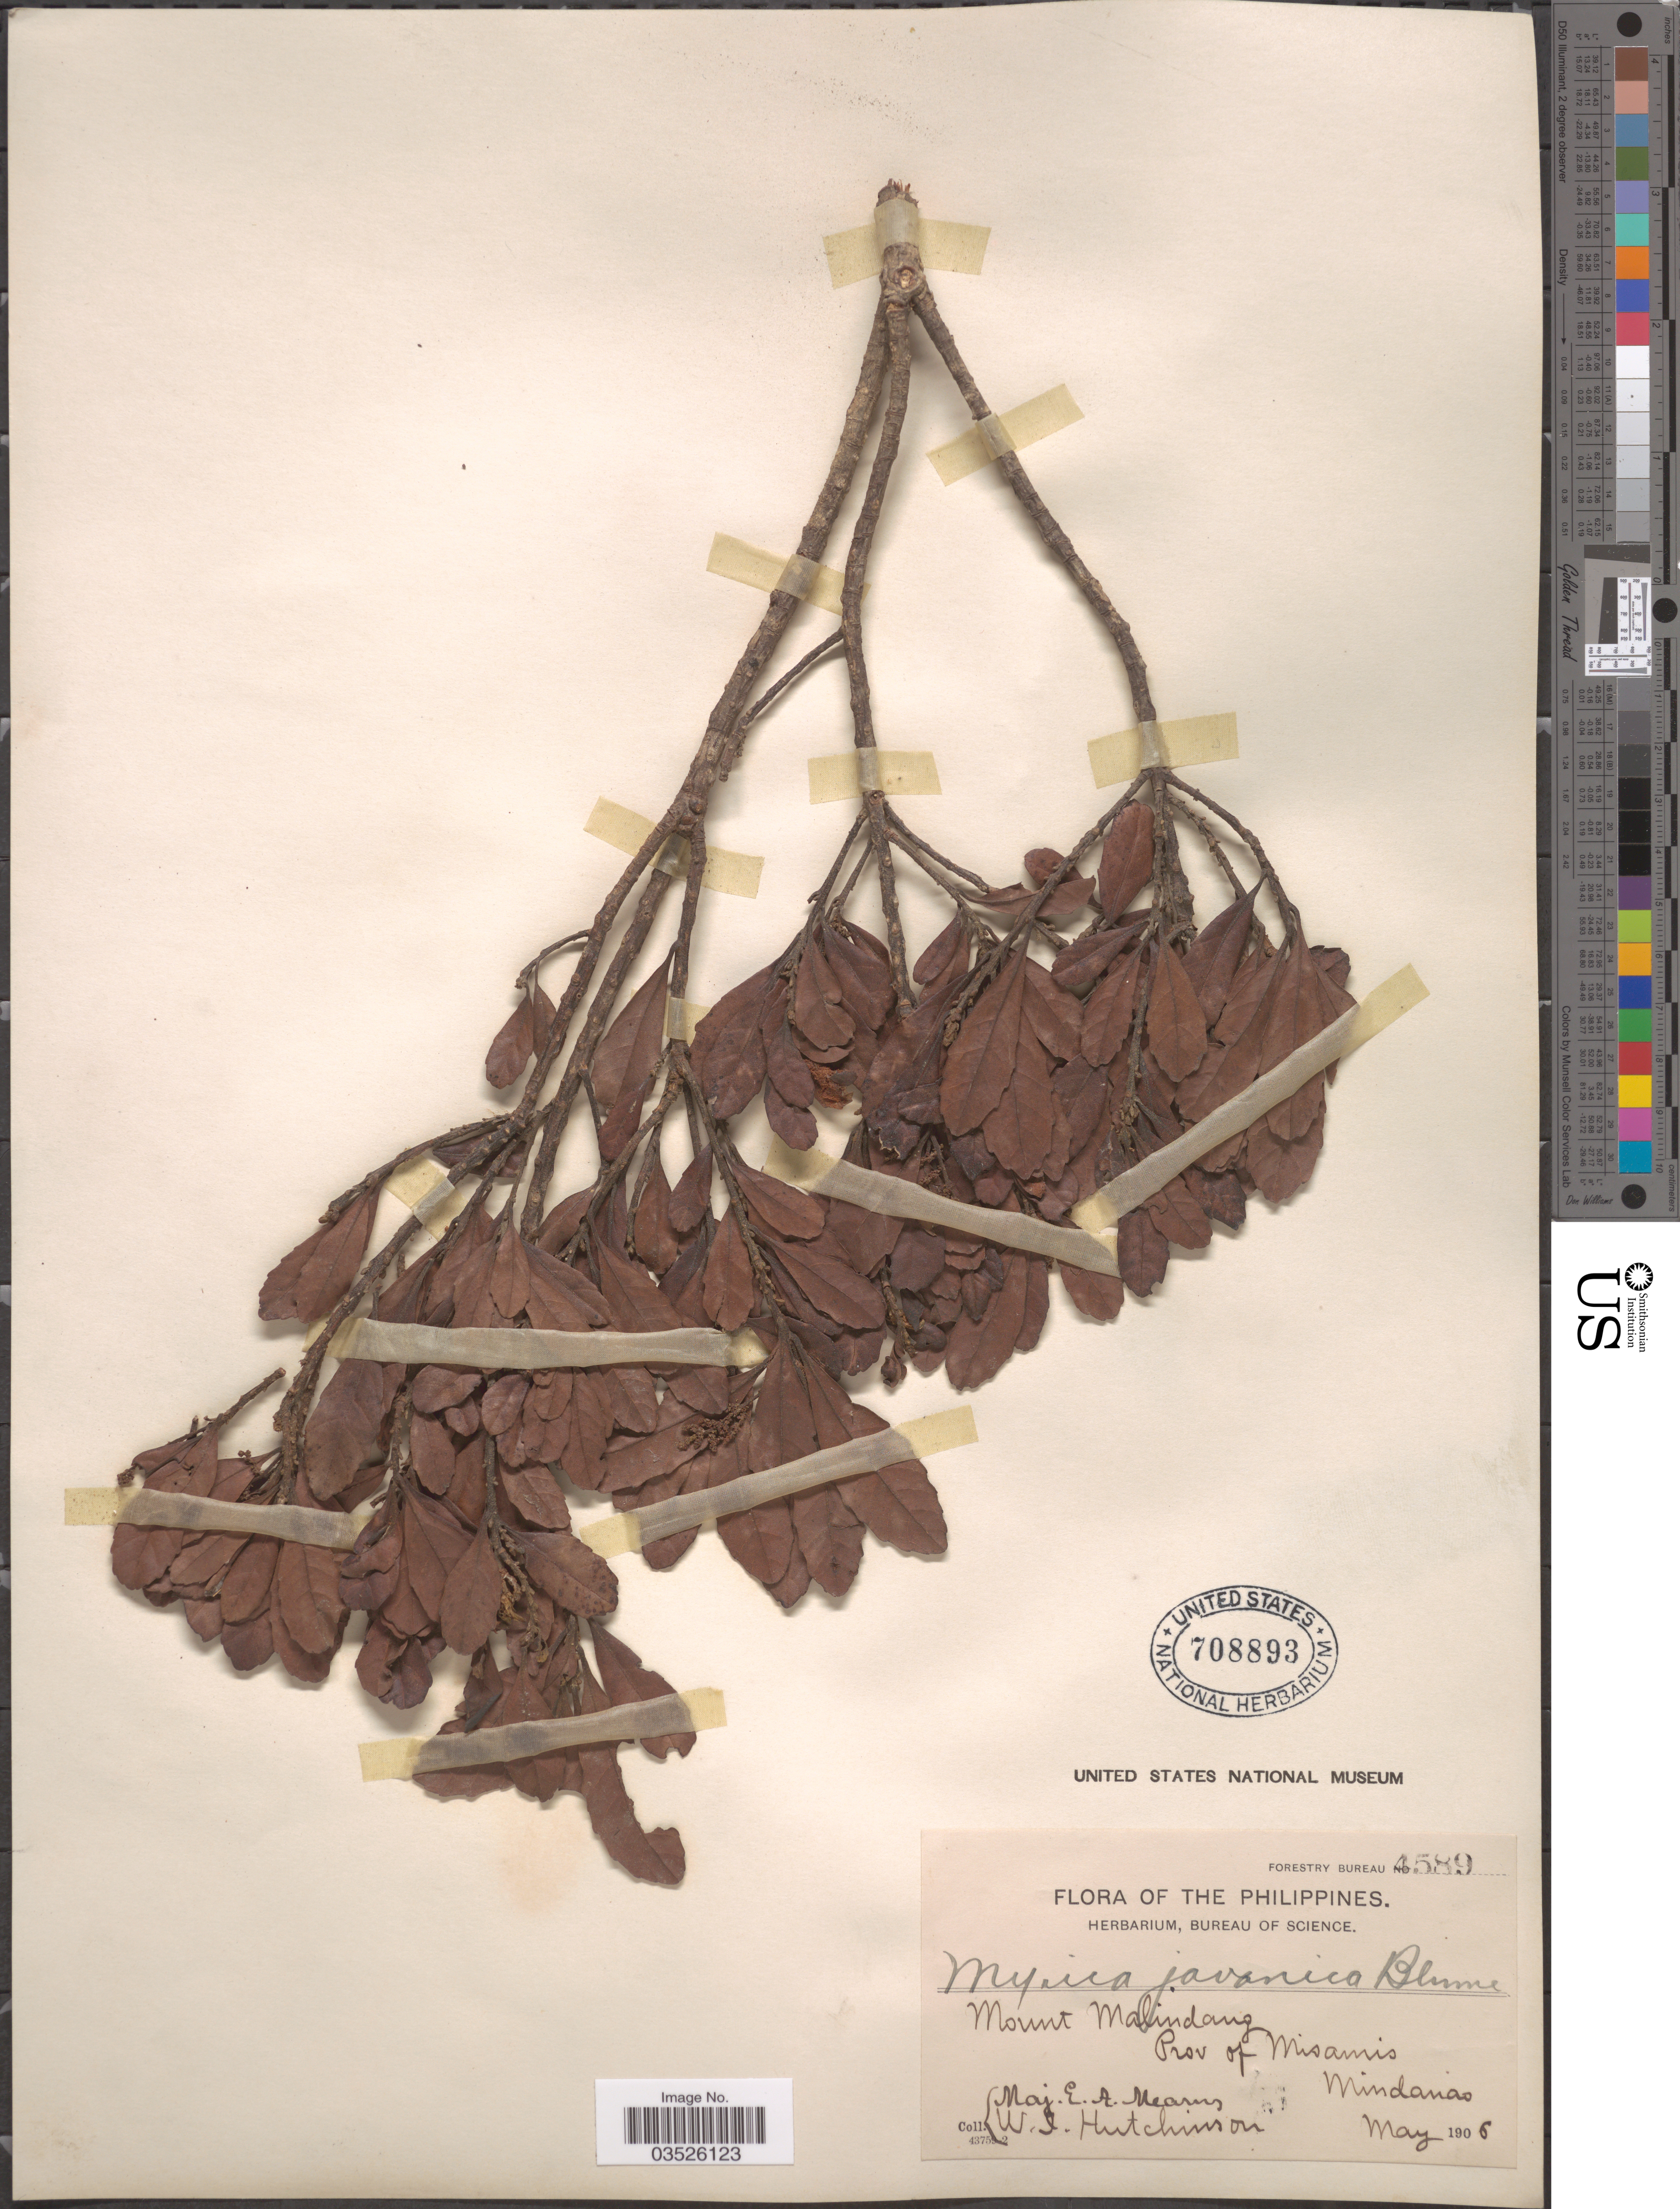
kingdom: Plantae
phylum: Tracheophyta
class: Magnoliopsida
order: Fagales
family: Myricaceae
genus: Morella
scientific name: Morella vidaliana (Rolfe) comb. ined.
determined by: Strong, Mark T., (BOT), Smithsonian Institution - National Museum of Natural History (UNITED STATES)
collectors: E. A. Mearns & W. J. Hutchinson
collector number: Forestry Bureau 4589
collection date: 1906-05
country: Philippines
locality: Mount Malindang, Prov of Misamis, Mindanao.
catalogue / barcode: US 708893